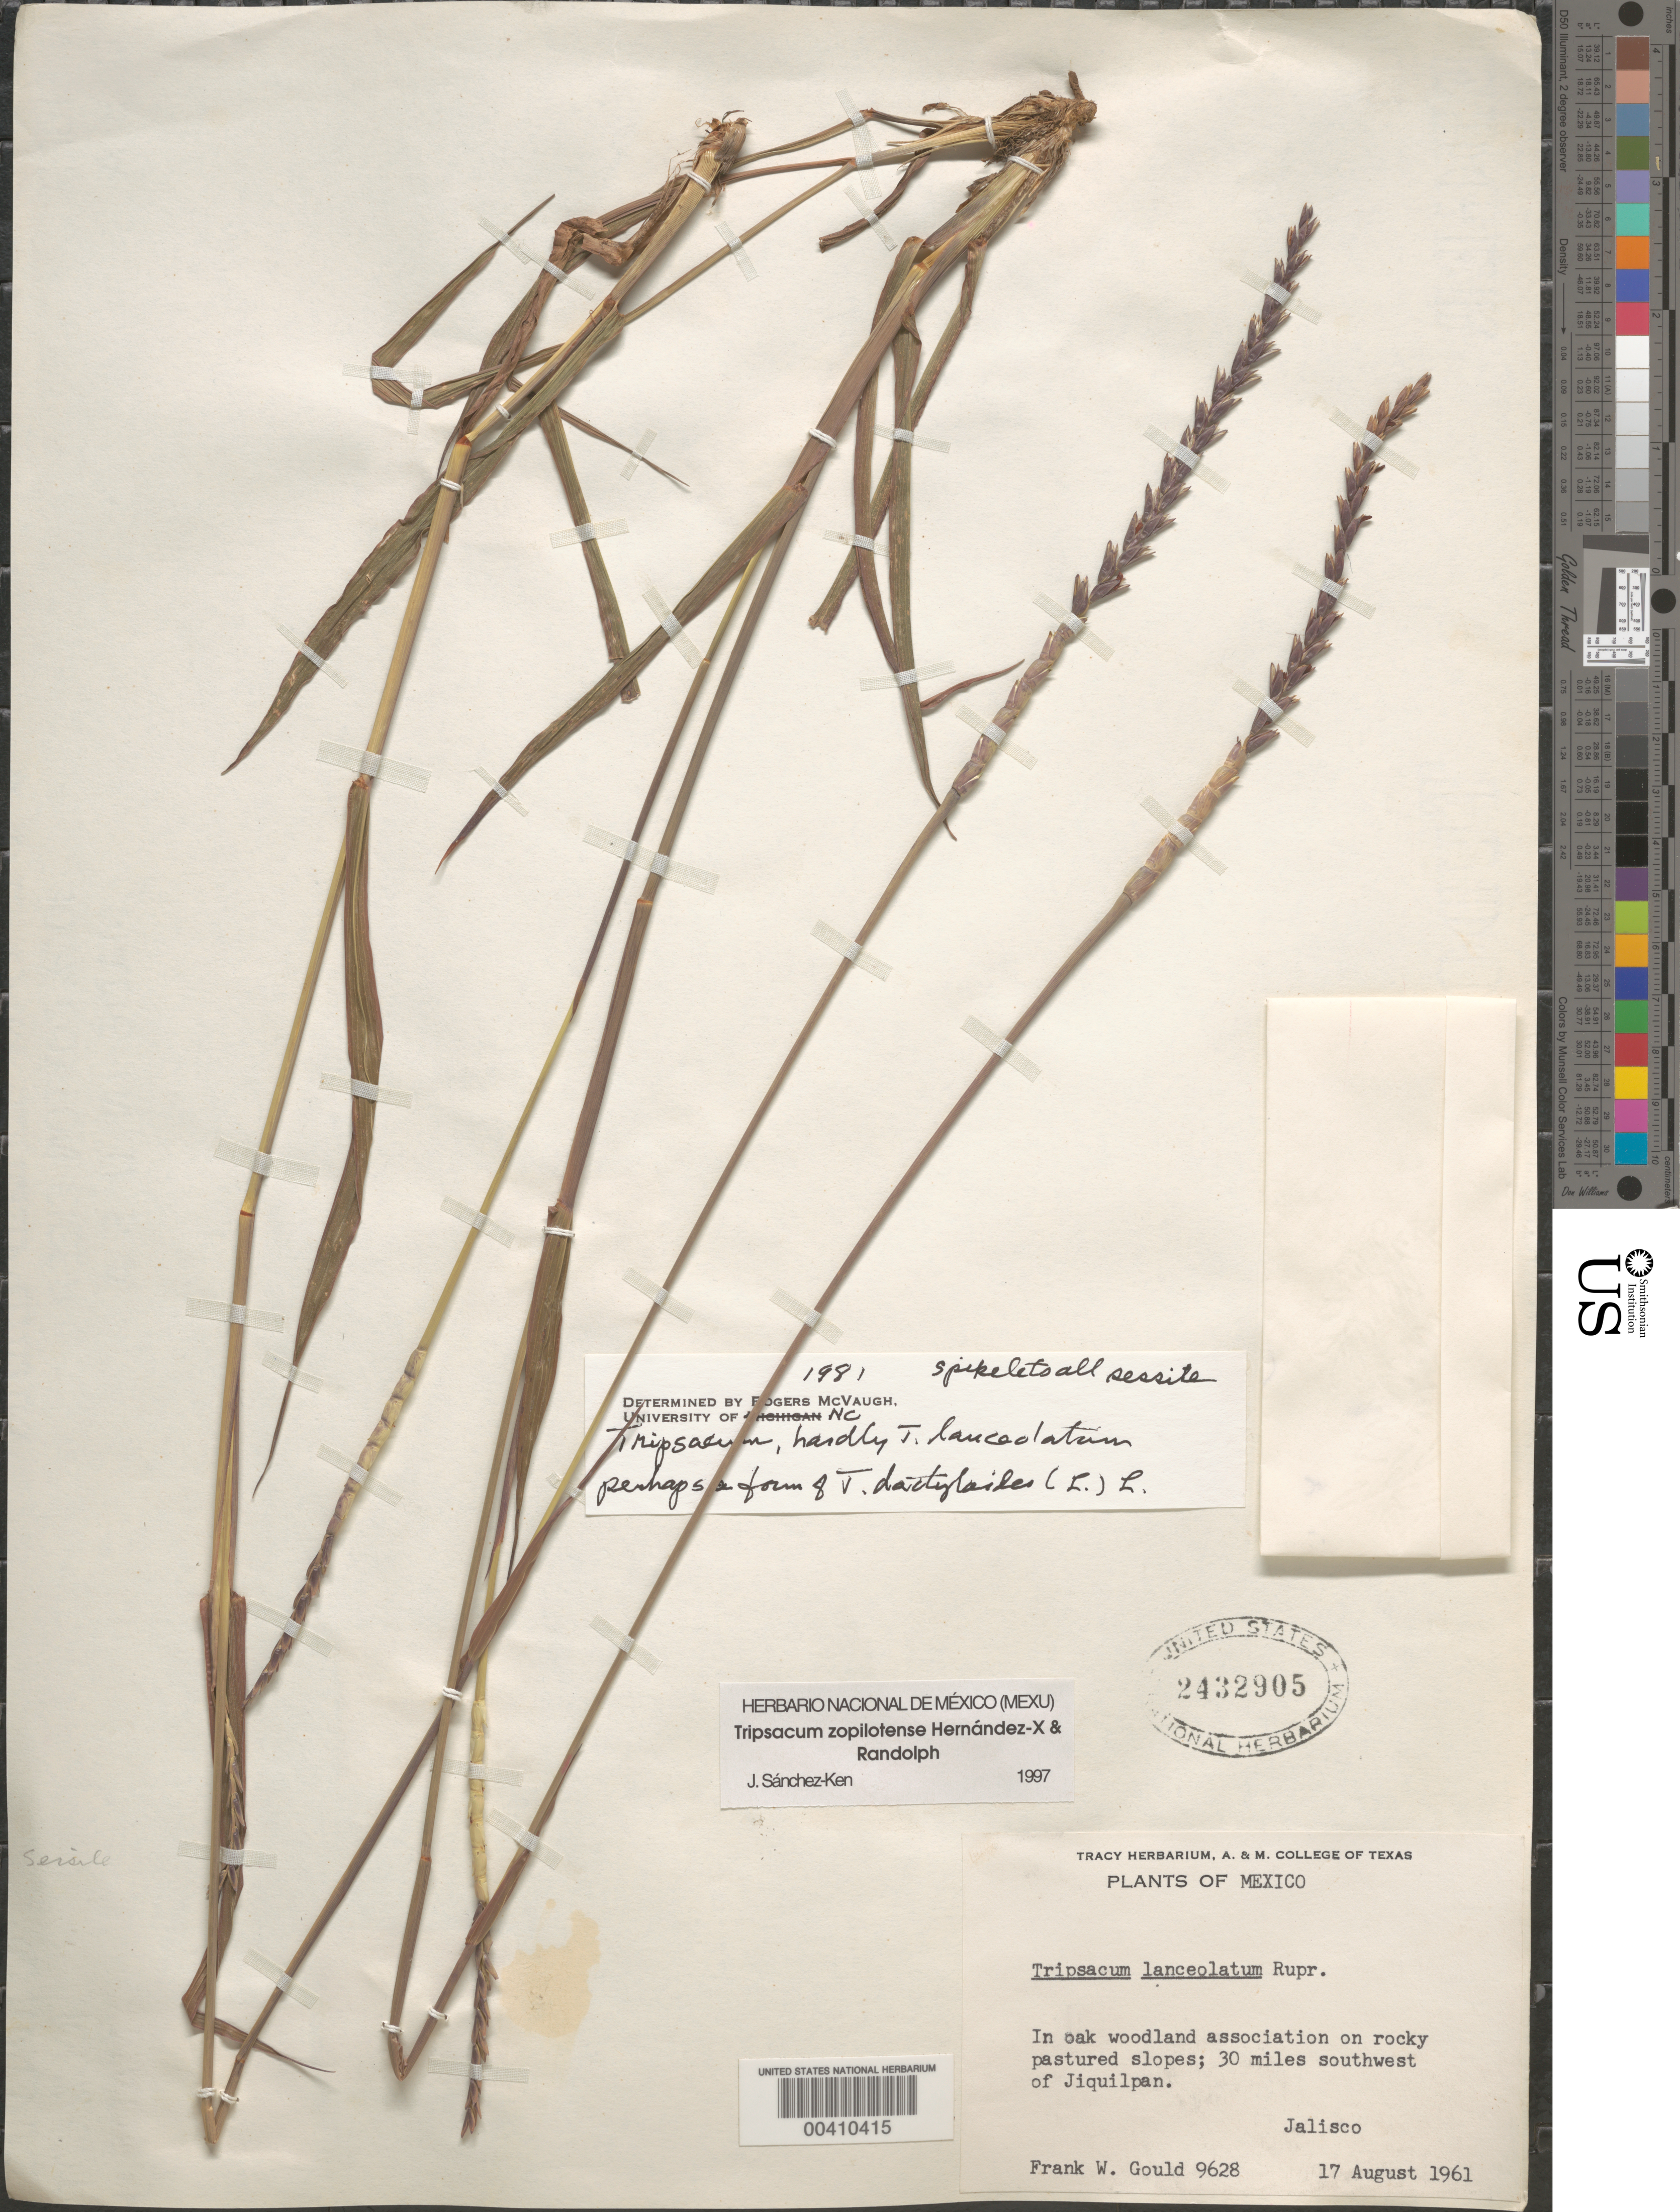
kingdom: Plantae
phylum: Tracheophyta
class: Liliopsida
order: Poales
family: Poaceae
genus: Tripsacum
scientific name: Tripsacum zapolitense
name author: Hern.-Xol. & Randolph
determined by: Sánchez-Ken, J. G.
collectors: F. W. Gould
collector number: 9628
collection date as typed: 17 Aug 1961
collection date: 1961-08-17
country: Mexico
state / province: Jalisco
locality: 30 mi SW of Jiquilpan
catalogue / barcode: US 2432905